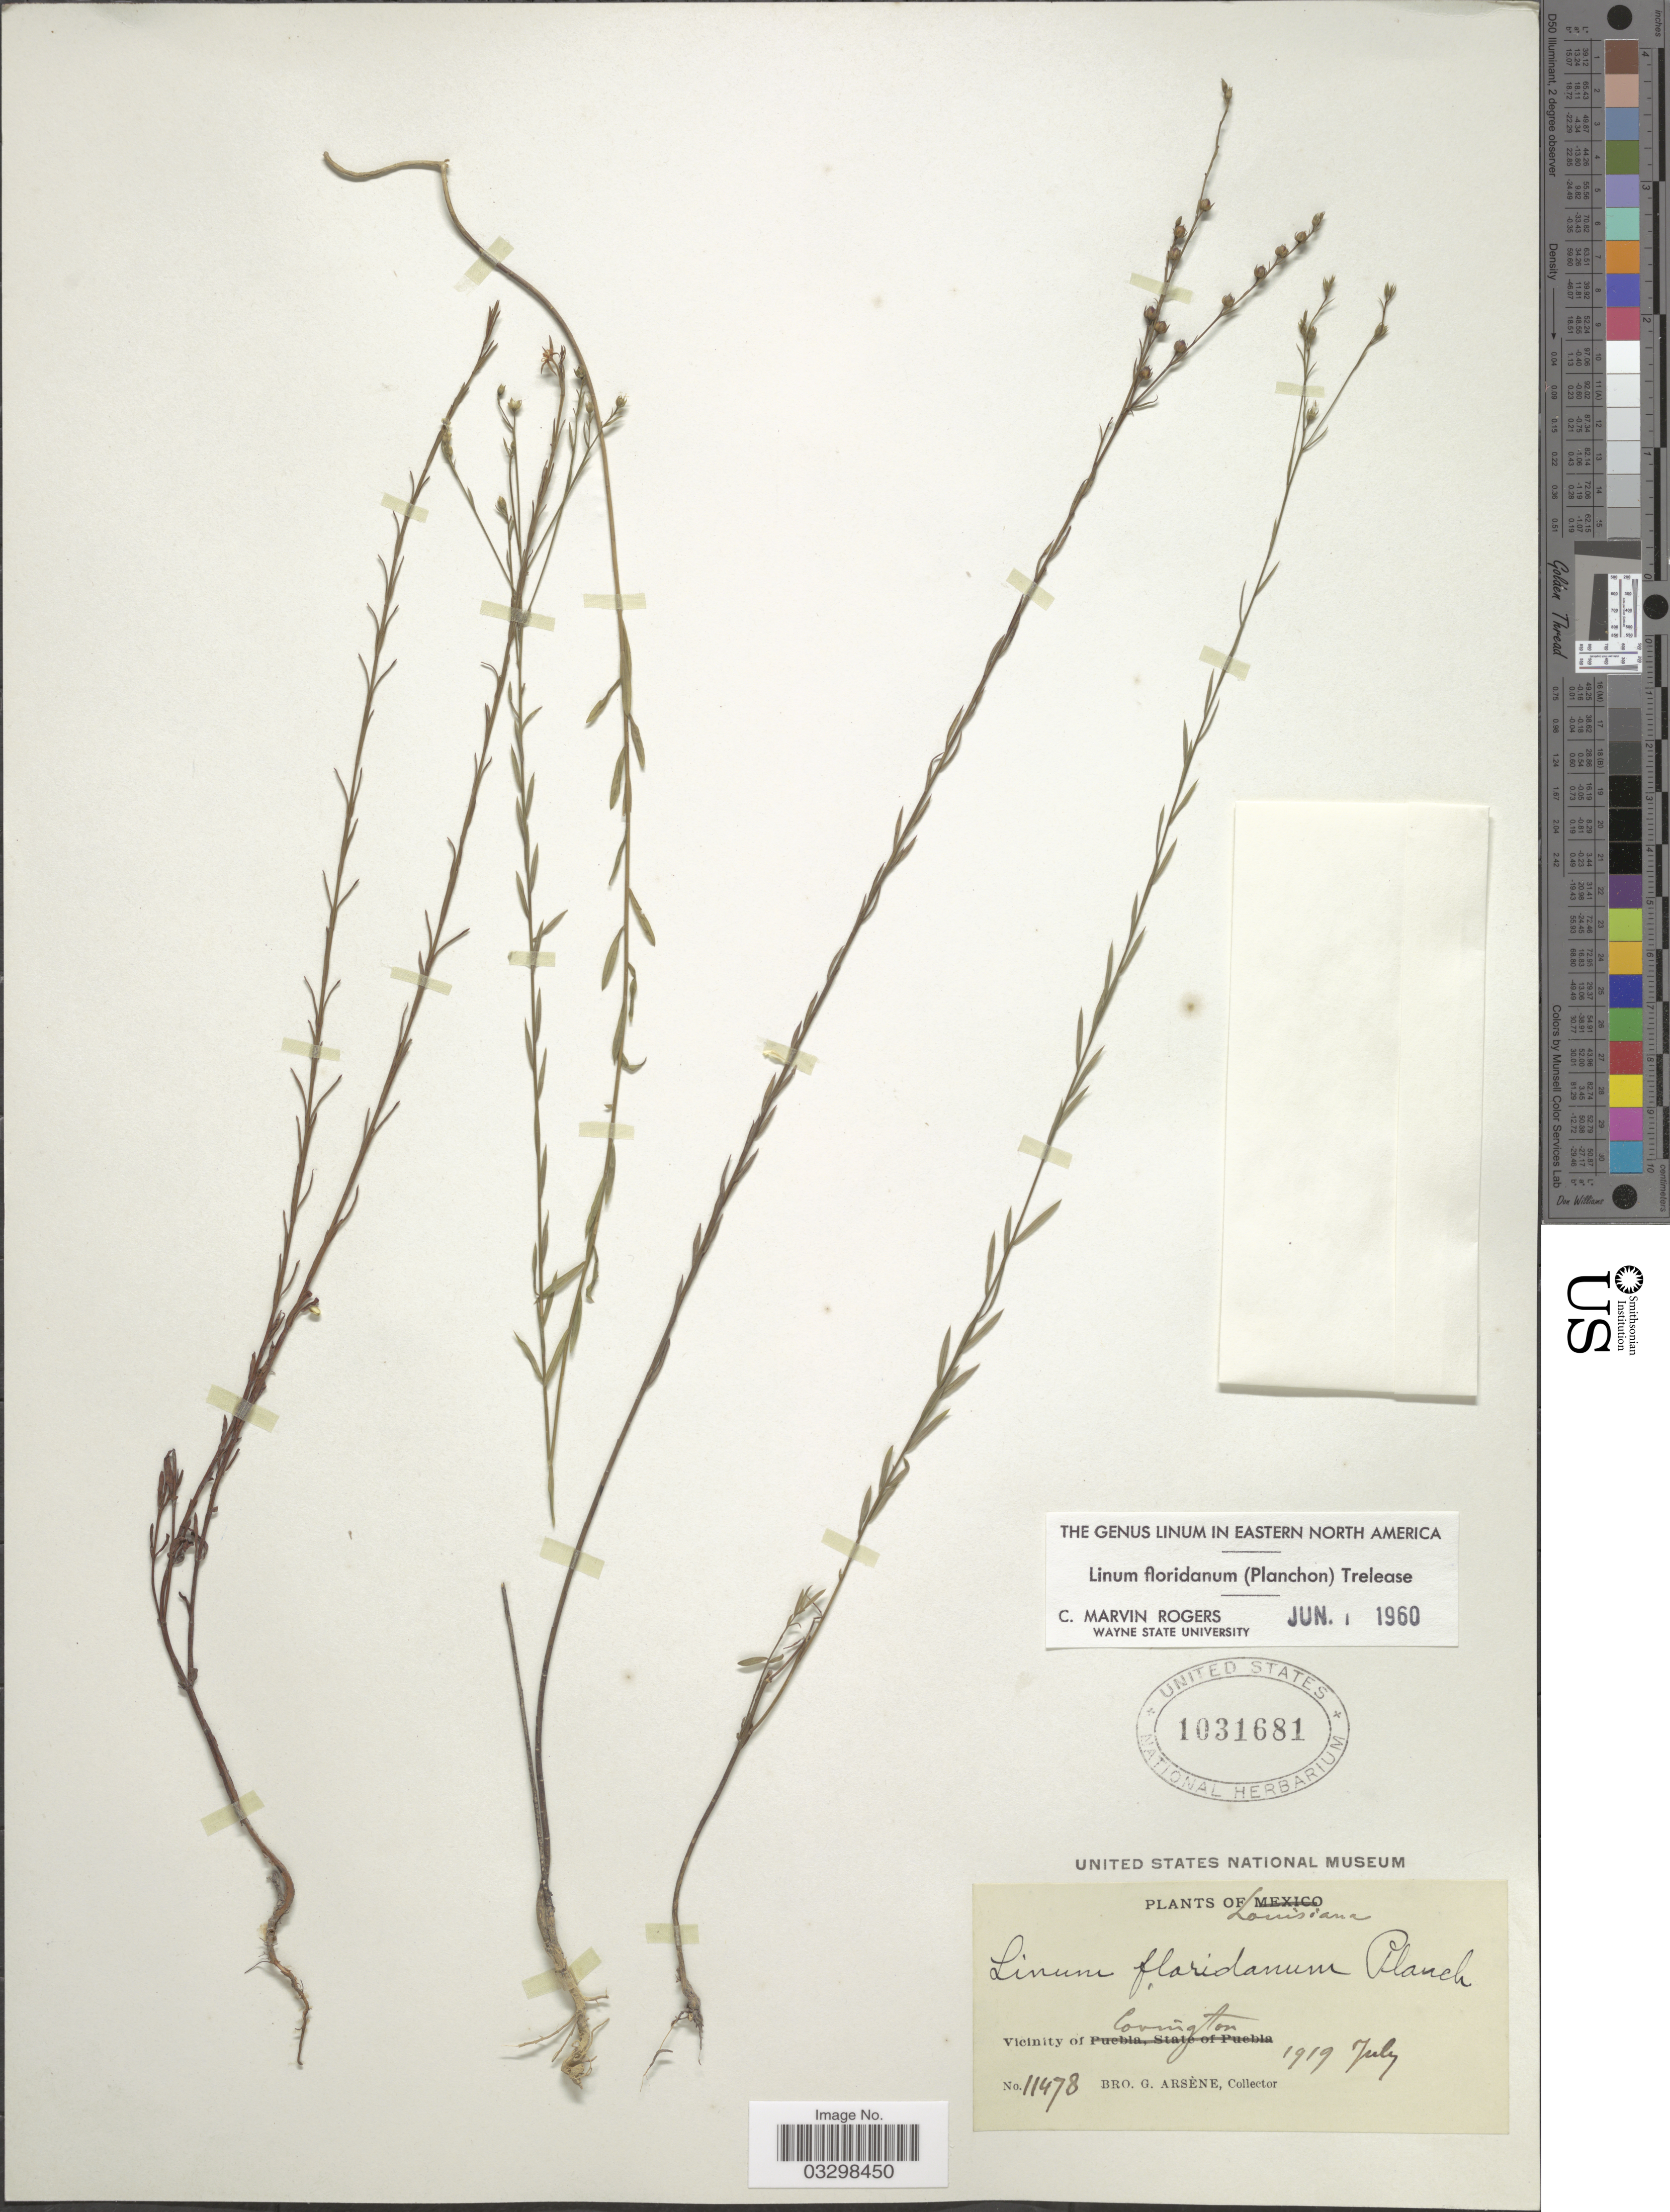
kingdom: Plantae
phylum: Tracheophyta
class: Magnoliopsida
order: Malpighiales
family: Linaceae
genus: Linum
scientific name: Linum floridanum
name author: (Planch.) Trel.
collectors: Bro. G. Arsène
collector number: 11478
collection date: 1919-07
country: United States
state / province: Louisiana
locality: Vicinity of Covington.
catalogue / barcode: US 1031681